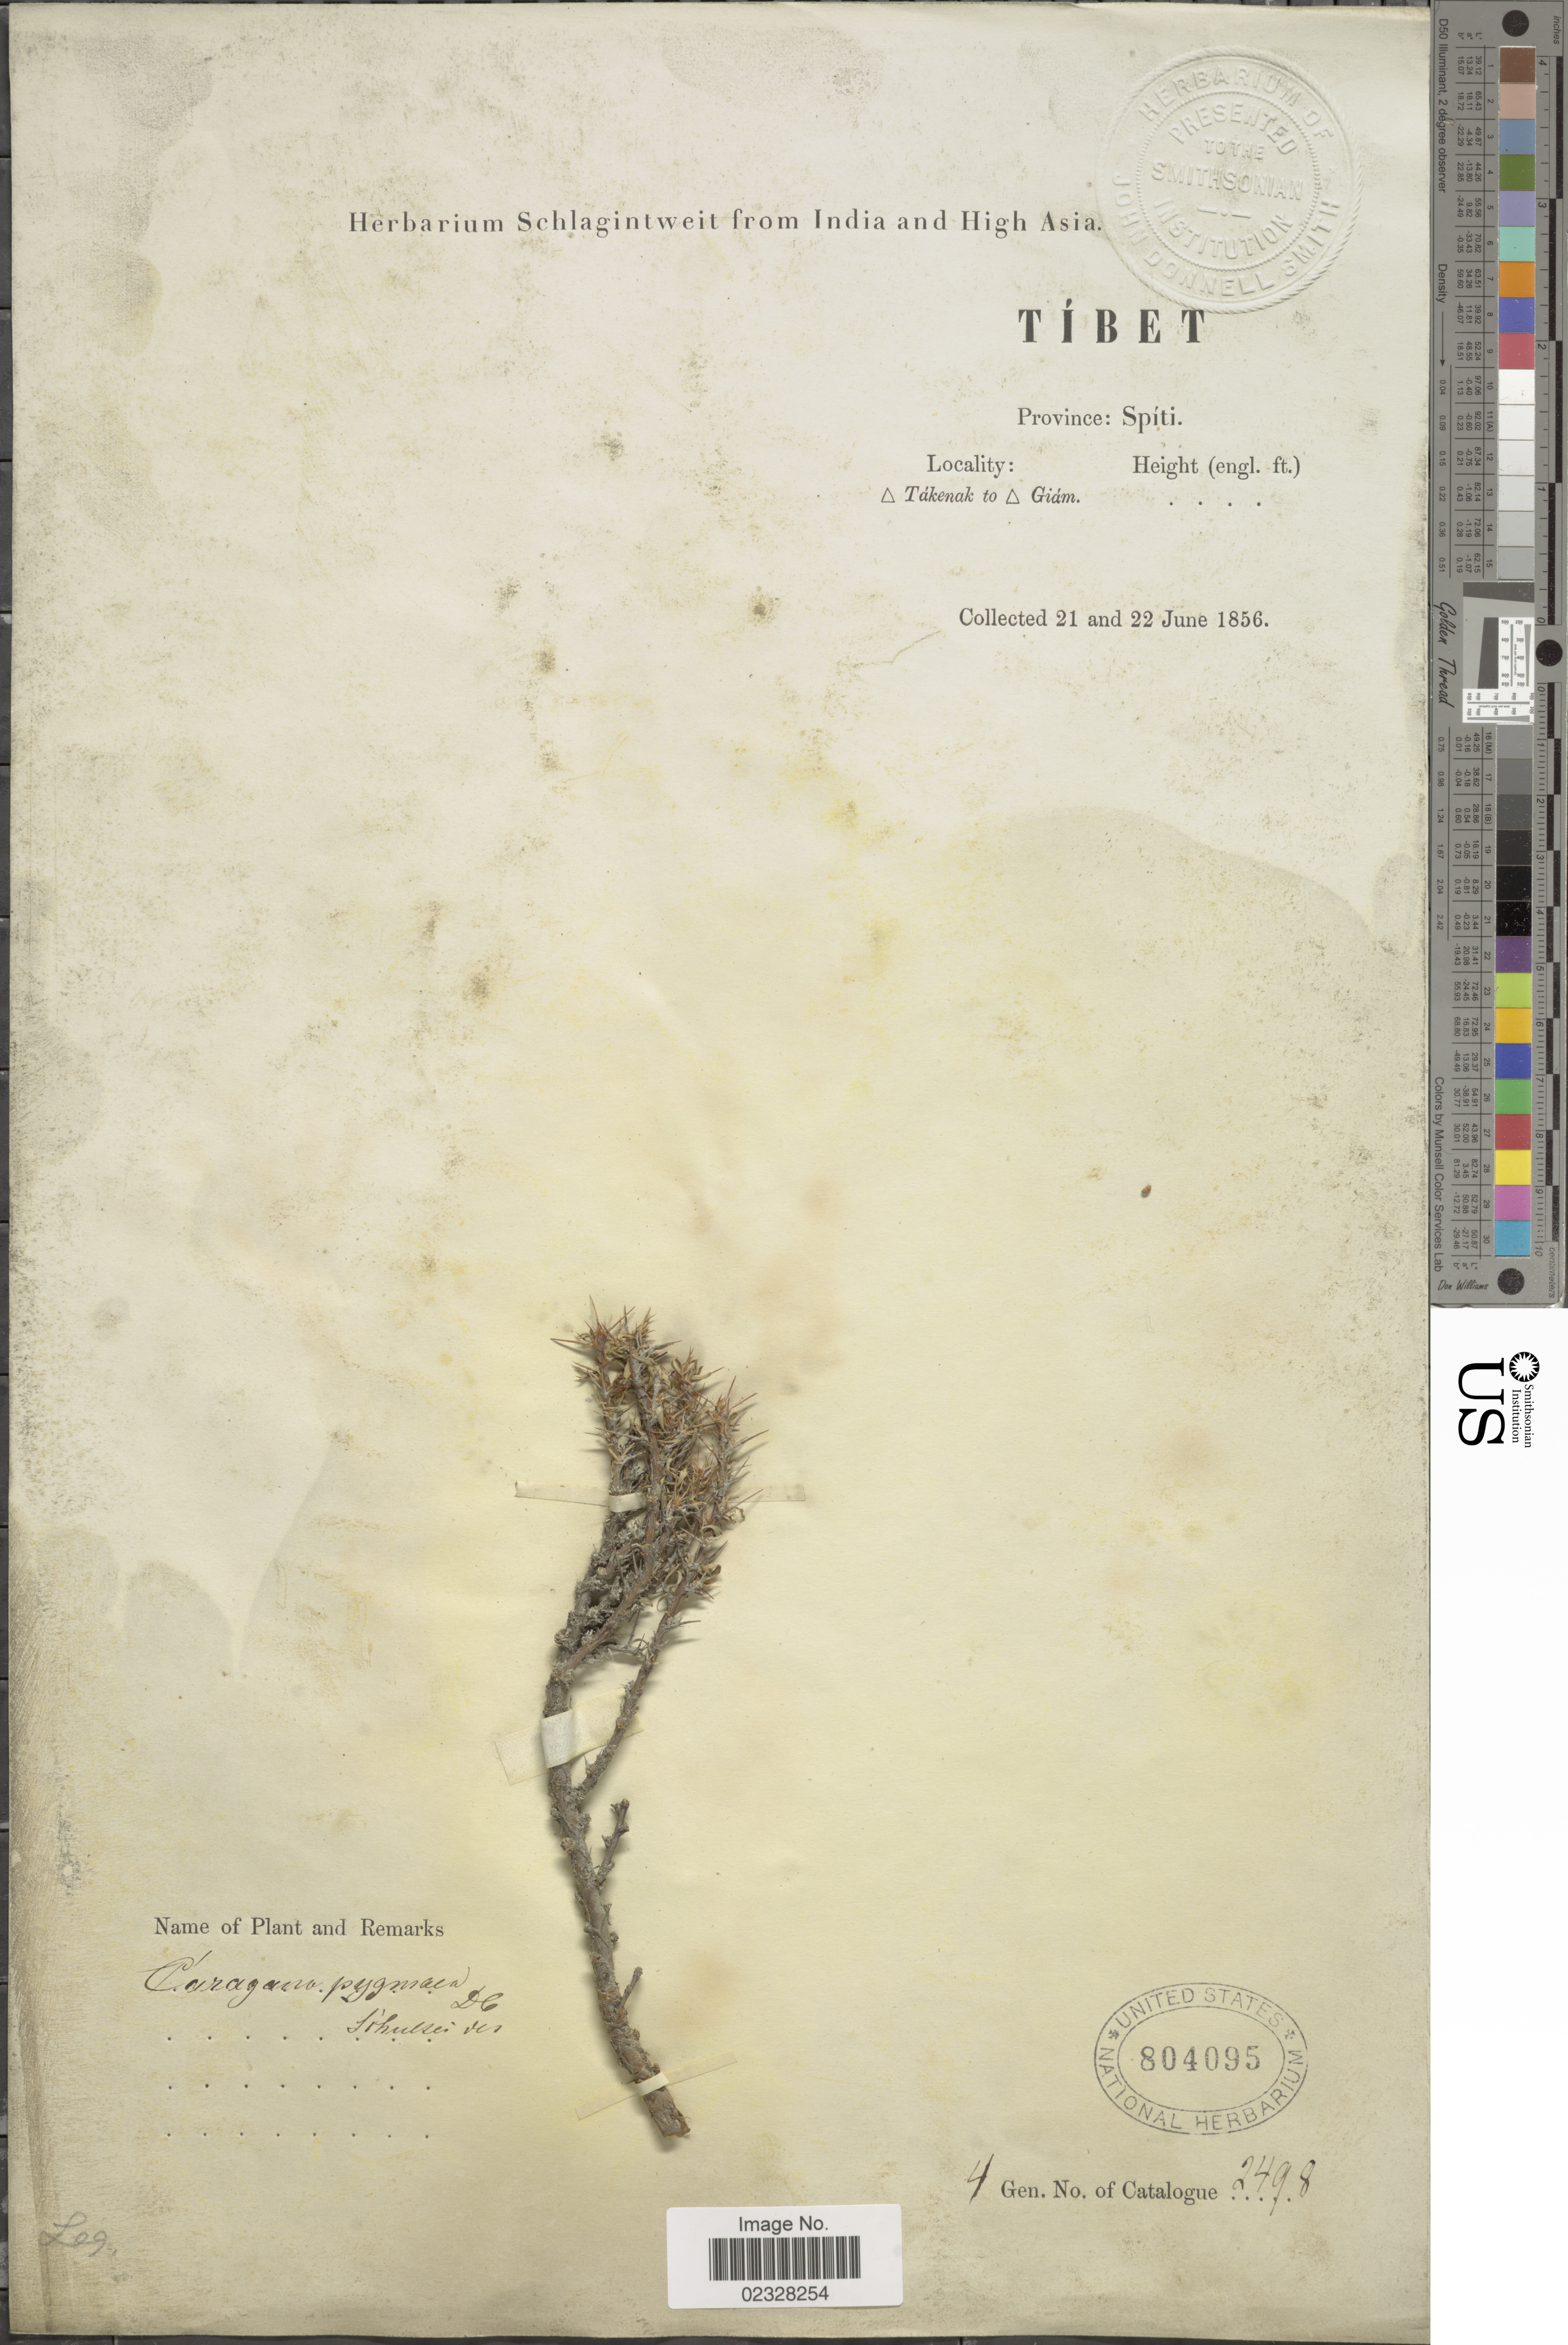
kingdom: Plantae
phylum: Tracheophyta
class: Magnoliopsida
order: Fabales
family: Fabaceae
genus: Caragana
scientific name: Caragana pygmaea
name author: (L.) DC.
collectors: ex herb. Schlagintweit from India and High Asia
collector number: Gen. No. of Catalogue 2498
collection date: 1856-06-21/1856-06-22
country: China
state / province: Xizang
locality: Tibet, Province Spiti, Takenak to Giam.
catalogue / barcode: US 804095